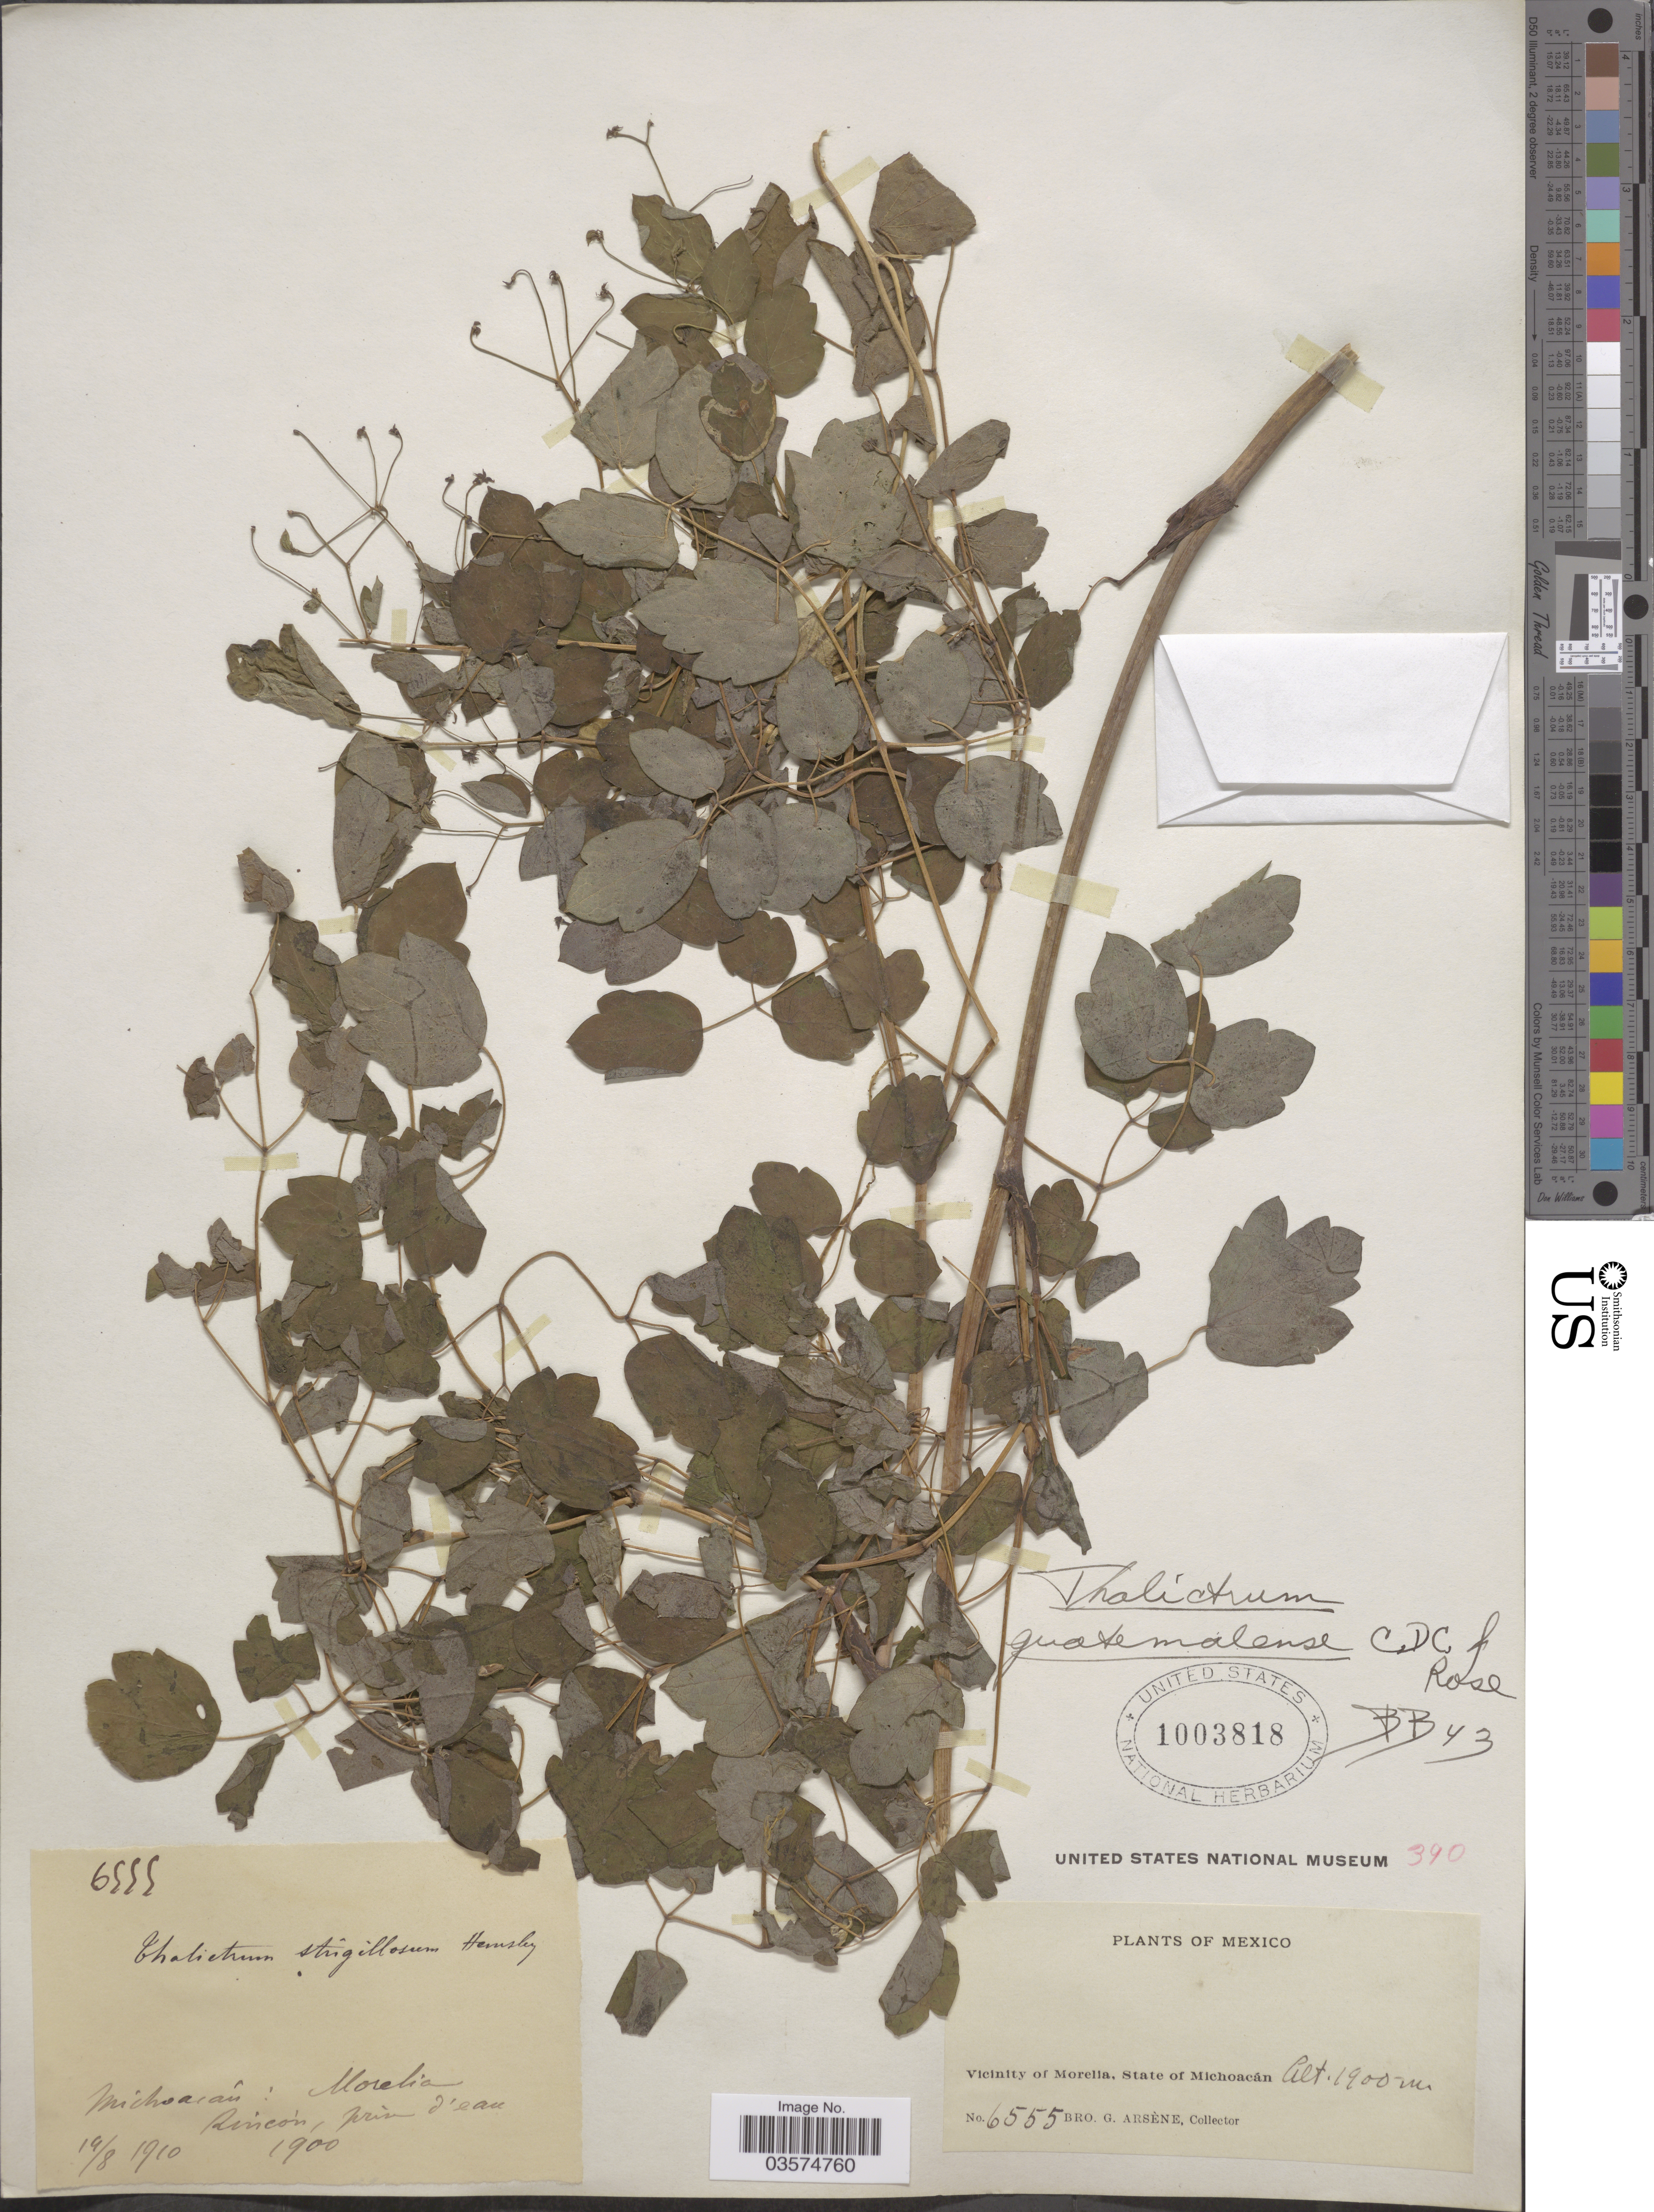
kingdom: Plantae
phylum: Tracheophyta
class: Magnoliopsida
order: Ranunculales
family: Ranunculaceae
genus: Thalictrum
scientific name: Thalictrum guatemalense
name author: C. DC. & Rose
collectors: Bro. G. Arsène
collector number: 6555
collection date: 1910-08-14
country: Mexico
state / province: Michoacán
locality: Rincón, prise d'eau.Vicinity of Morelía.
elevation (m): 1900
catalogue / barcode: US 1003818